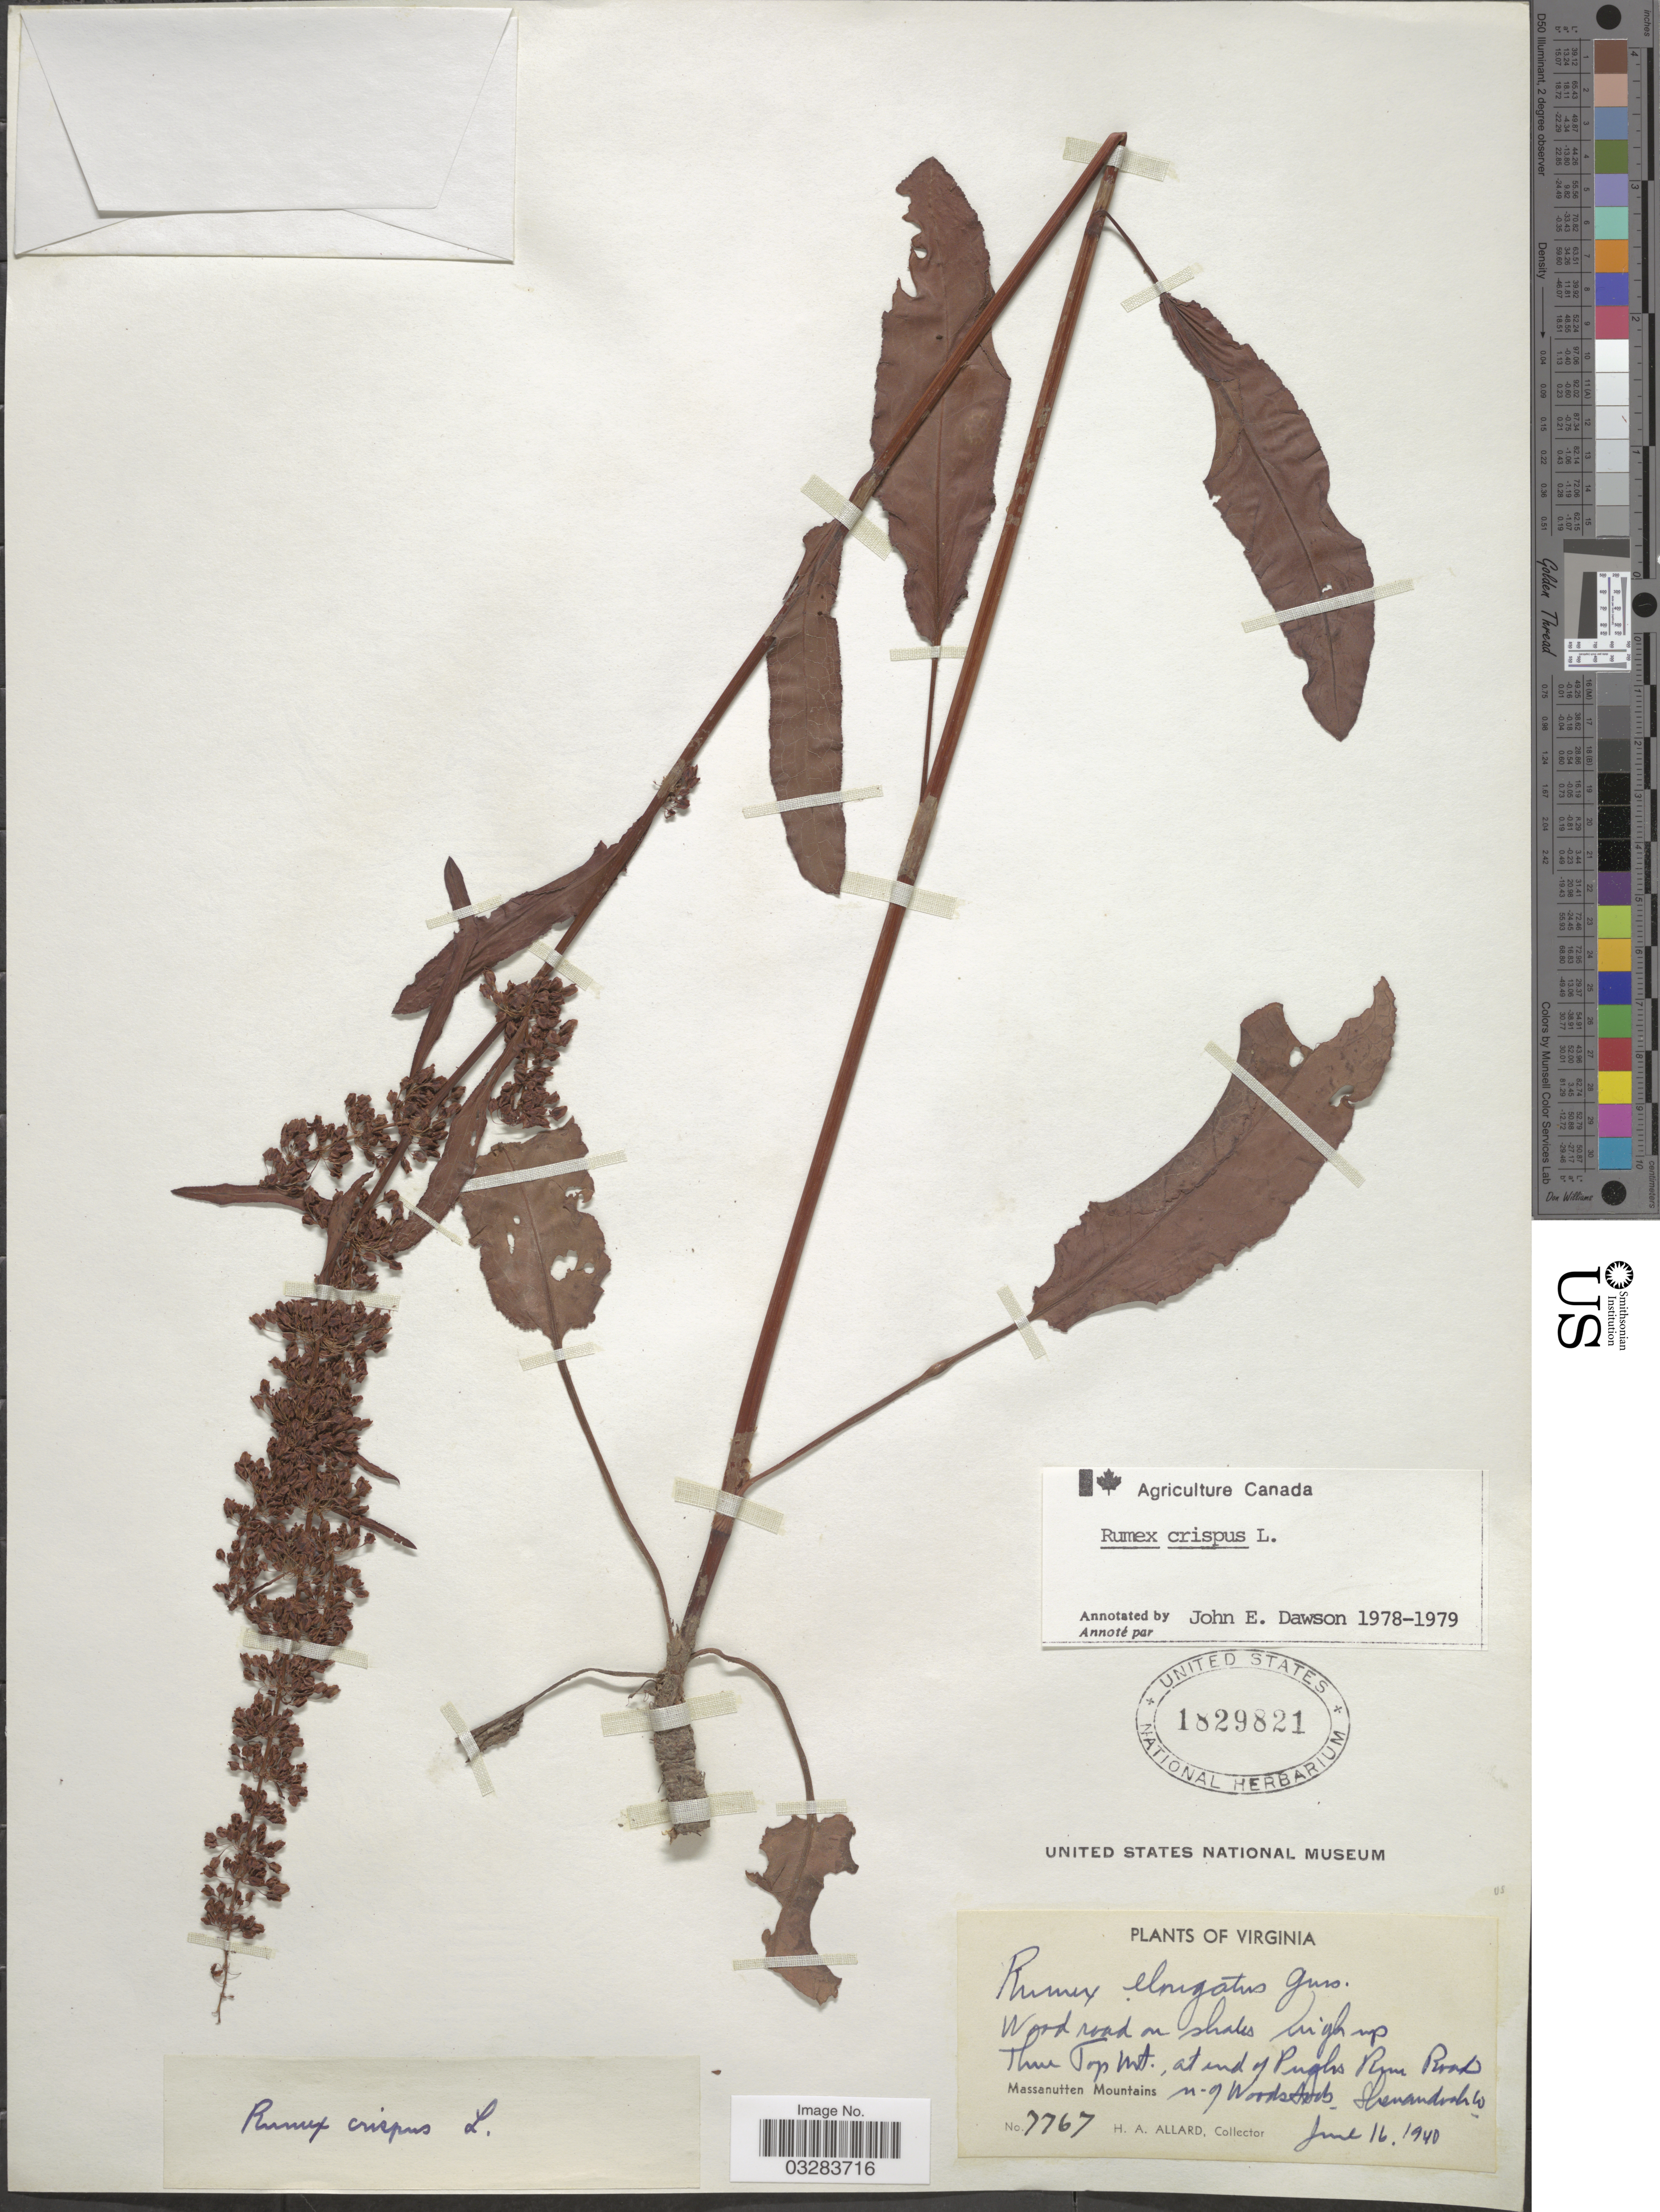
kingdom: Plantae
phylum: Tracheophyta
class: Magnoliopsida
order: Caryophyllales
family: Polygonaceae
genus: Rumex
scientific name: Rumex crispus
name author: L.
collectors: H. A. Allard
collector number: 7767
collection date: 1940-06-16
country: United States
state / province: Virginia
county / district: Shenandoah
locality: Three Top Mt., at end of Pughs Run Road, N. of Woodstock, Shenandoah Co. Massanutten Mountains.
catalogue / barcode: US 1829821